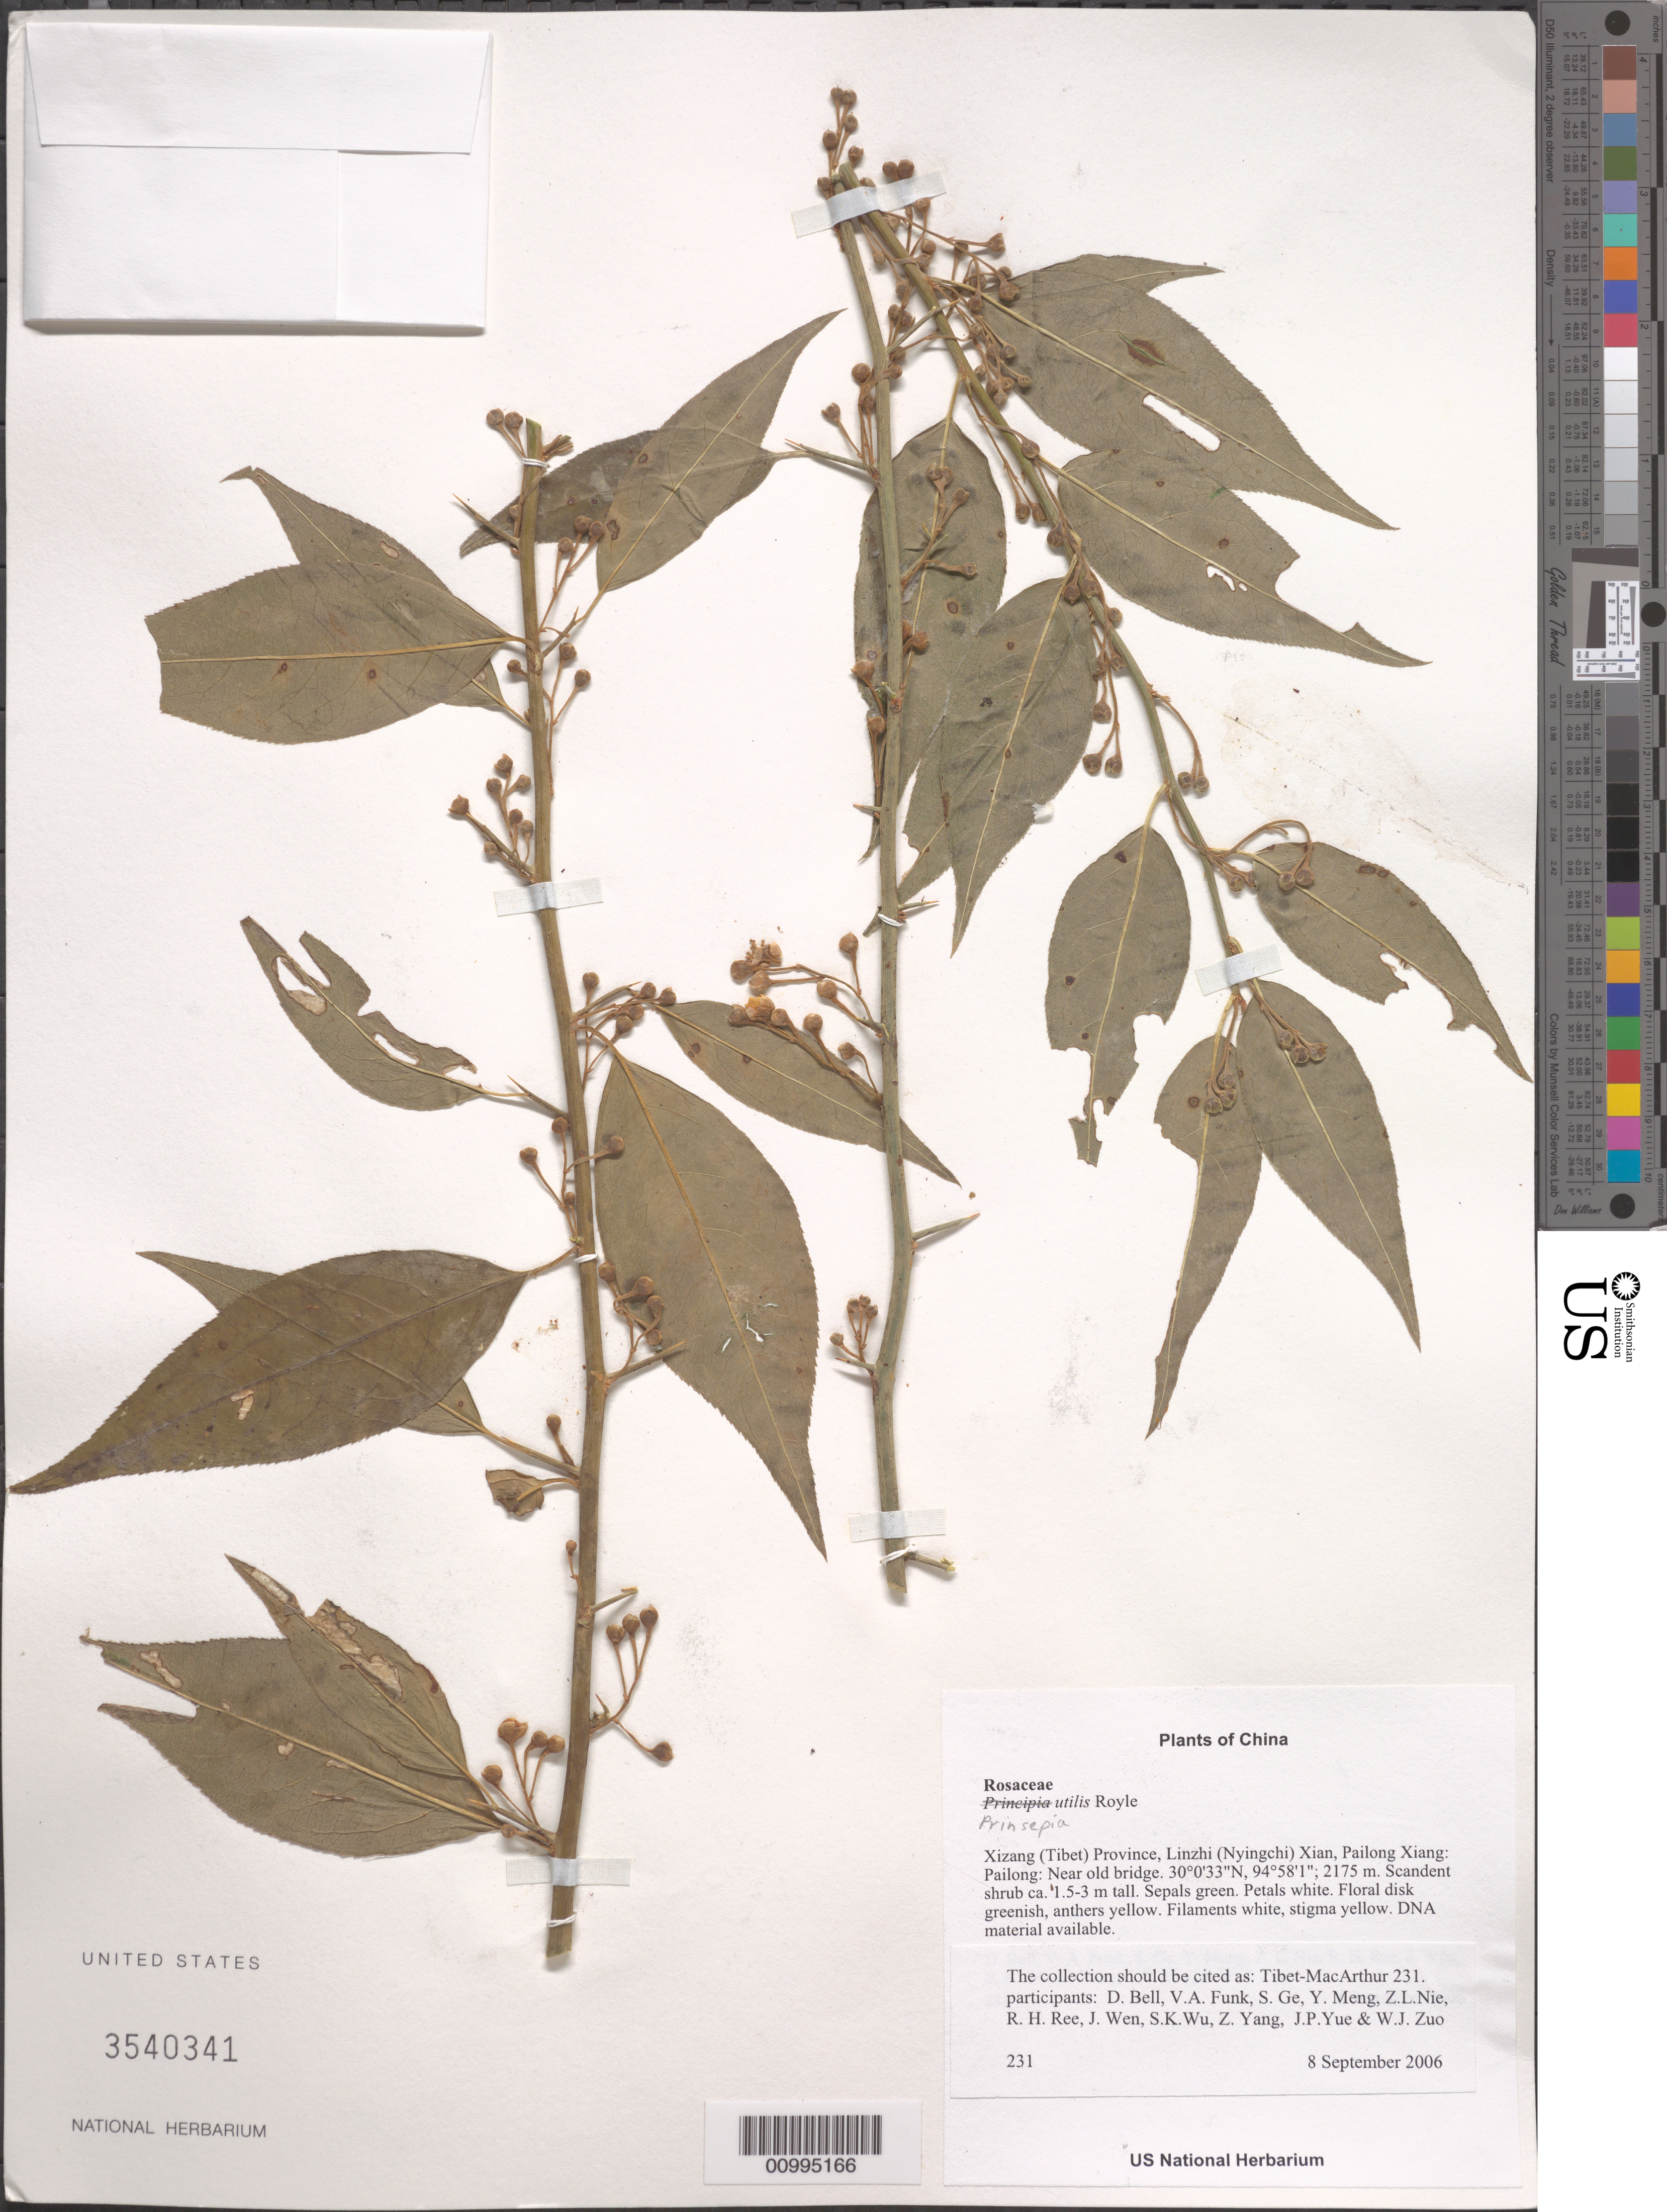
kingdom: Plantae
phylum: Tracheophyta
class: Magnoliopsida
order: Rosales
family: Rosaceae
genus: Prinsepia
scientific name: Prinsepia utilis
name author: Royle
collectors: Tibet-MacArthur, D. A. Bell, V. Funk, S. Ge, Y. Meng, Z. Nie, R. Ree, J. Wen, S. K. Wu, Z. Yang, J. Yue & W. Zuo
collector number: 231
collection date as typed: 08 Sep 2006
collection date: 2006-09-08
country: China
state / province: Xizang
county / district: Linzhi (Nyingchi) Xian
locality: Pailong Xiang: Pailong. Near old bridge.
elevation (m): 2175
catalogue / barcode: US 3540341